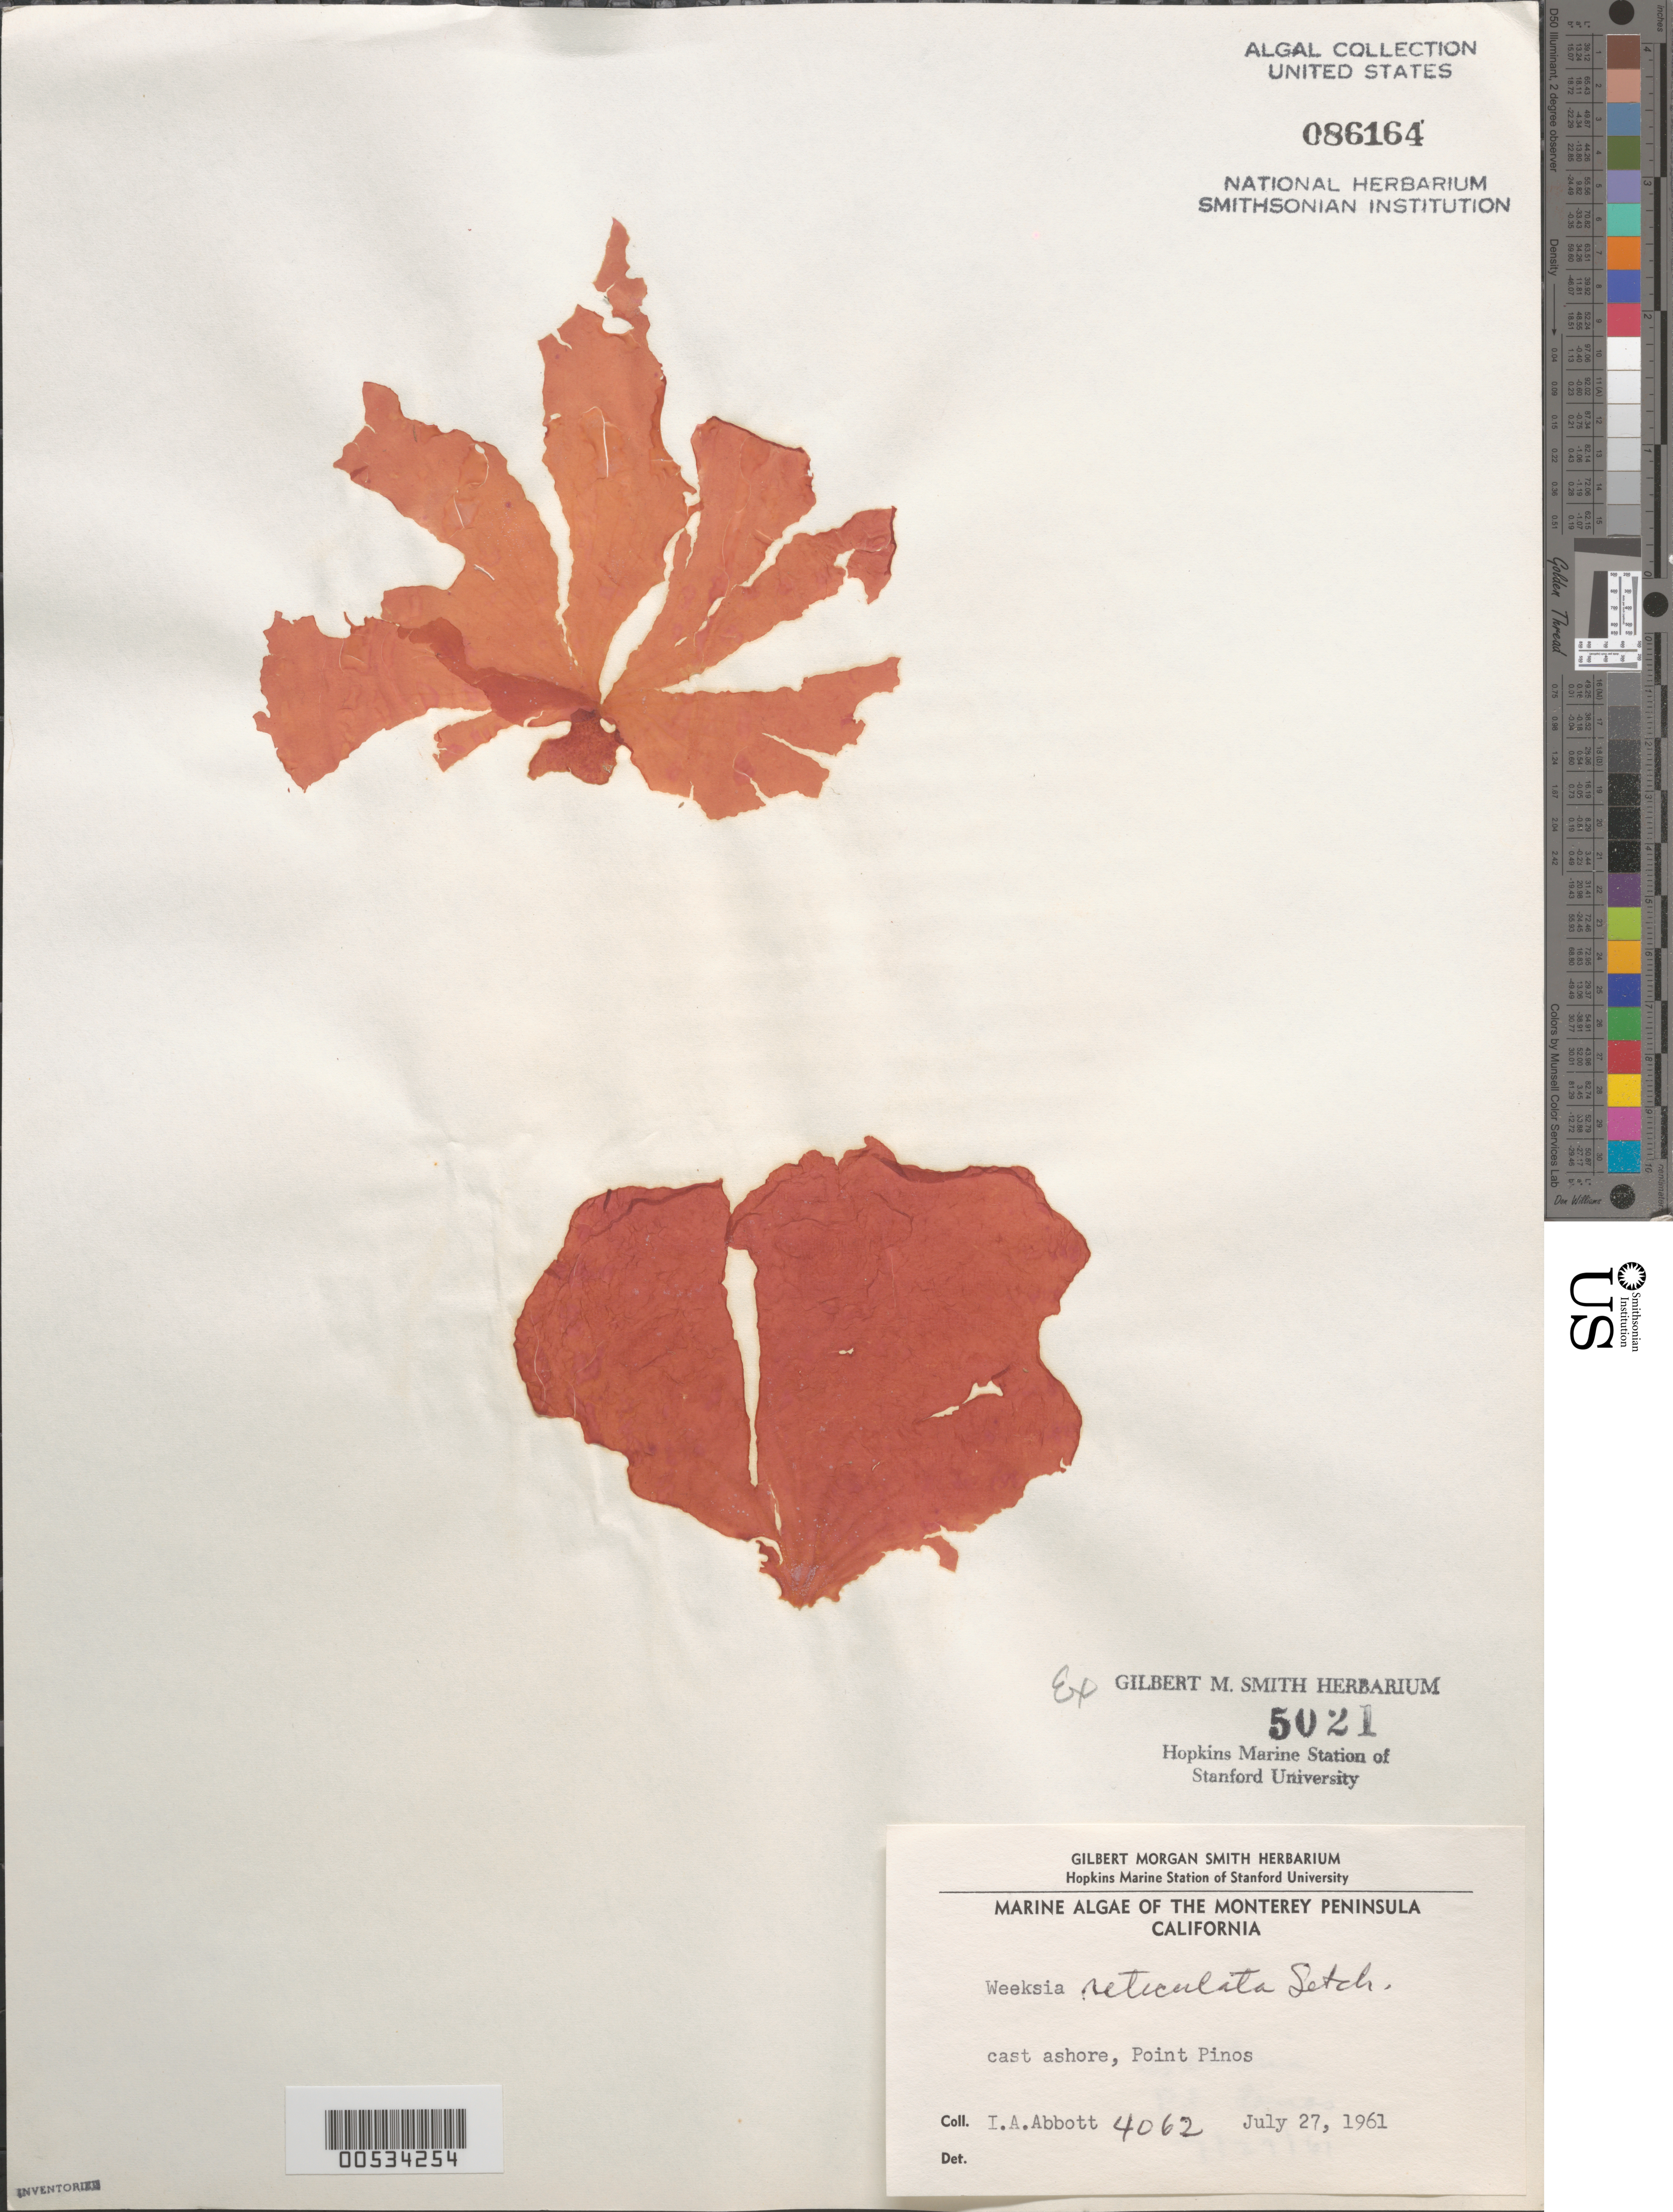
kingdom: Plantae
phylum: Rhodophyta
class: Florideophyceae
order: Gigartinales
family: Dumontiaceae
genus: Weeksia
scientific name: Weeksia reticulata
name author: Setch.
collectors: I. A. Abbott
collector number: IAA 4062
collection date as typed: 27 Jul 1961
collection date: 1961-07-27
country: United States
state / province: California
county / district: Monterey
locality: Point Pinos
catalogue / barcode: US 86164